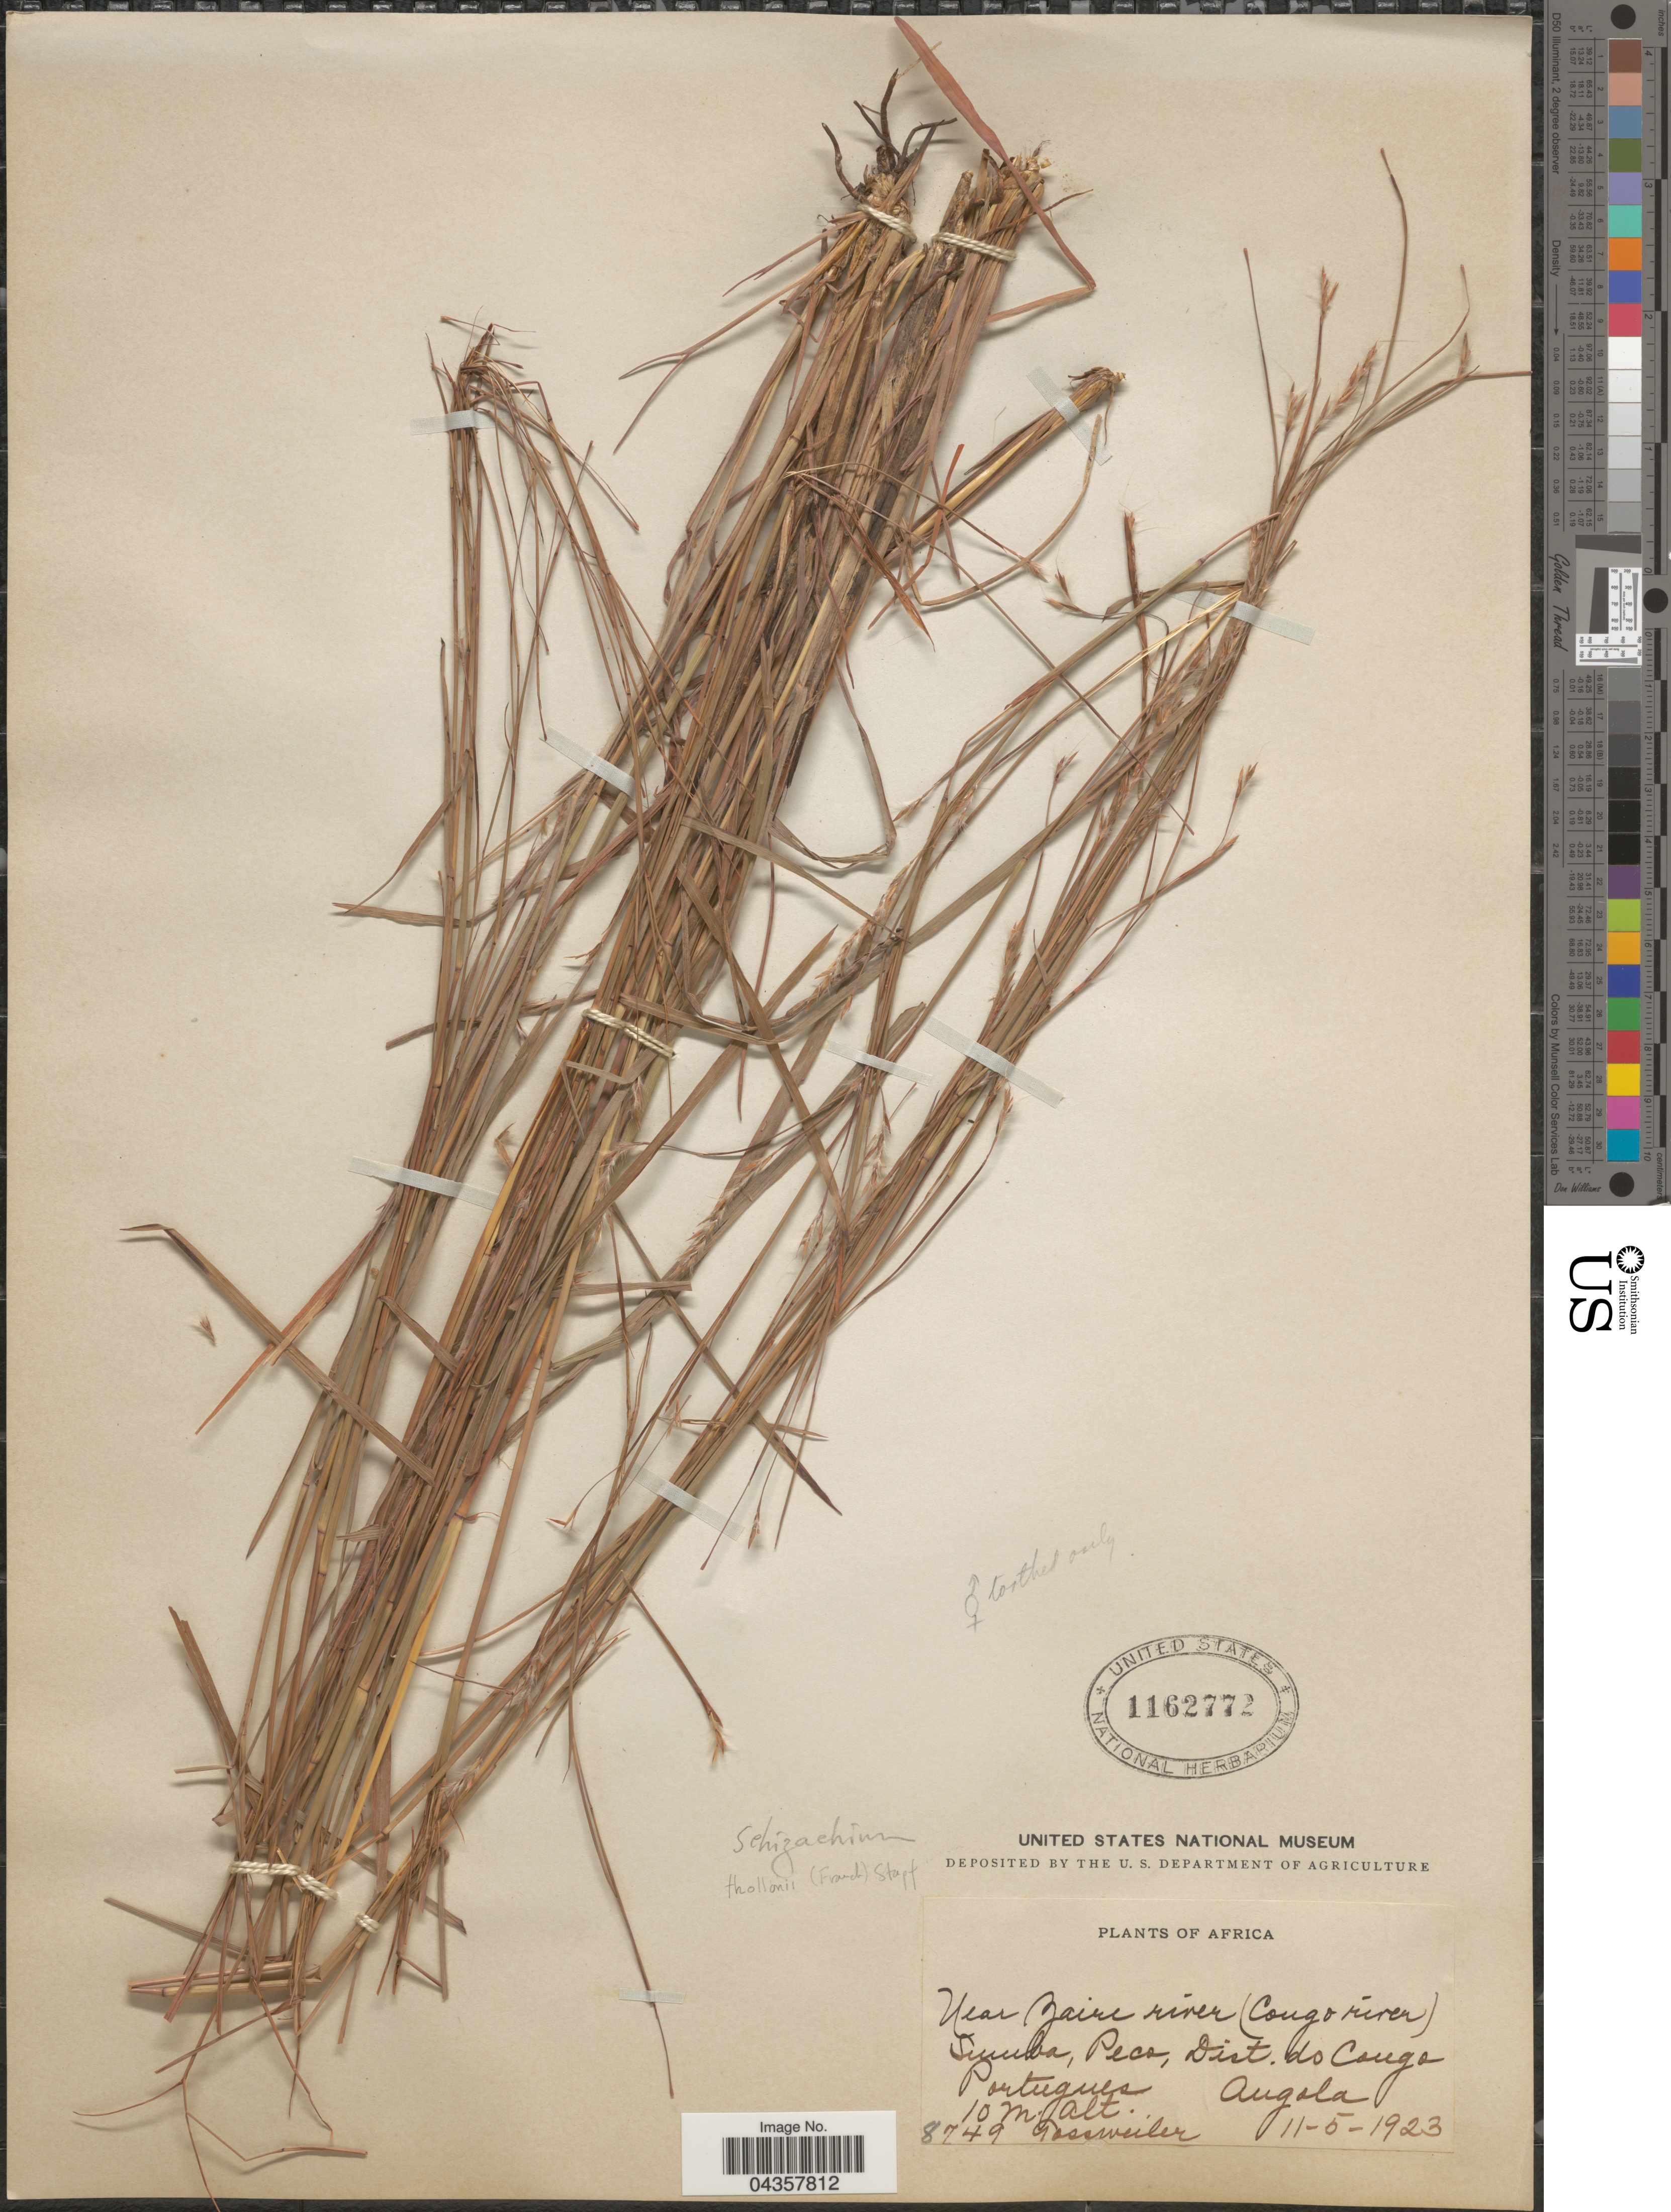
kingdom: Plantae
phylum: Tracheophyta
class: Liliopsida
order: Poales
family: Poaceae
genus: Schizachyrium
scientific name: Schizachyrium thollonii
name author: (Franch.) Stapf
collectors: -. Gossweiler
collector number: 8749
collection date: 1923-05-11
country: Angola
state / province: Zaire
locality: Near Zaire river (Congo river). Sumba, Peco, Dist. do Congo Portugues.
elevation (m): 10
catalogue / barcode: US 1162772